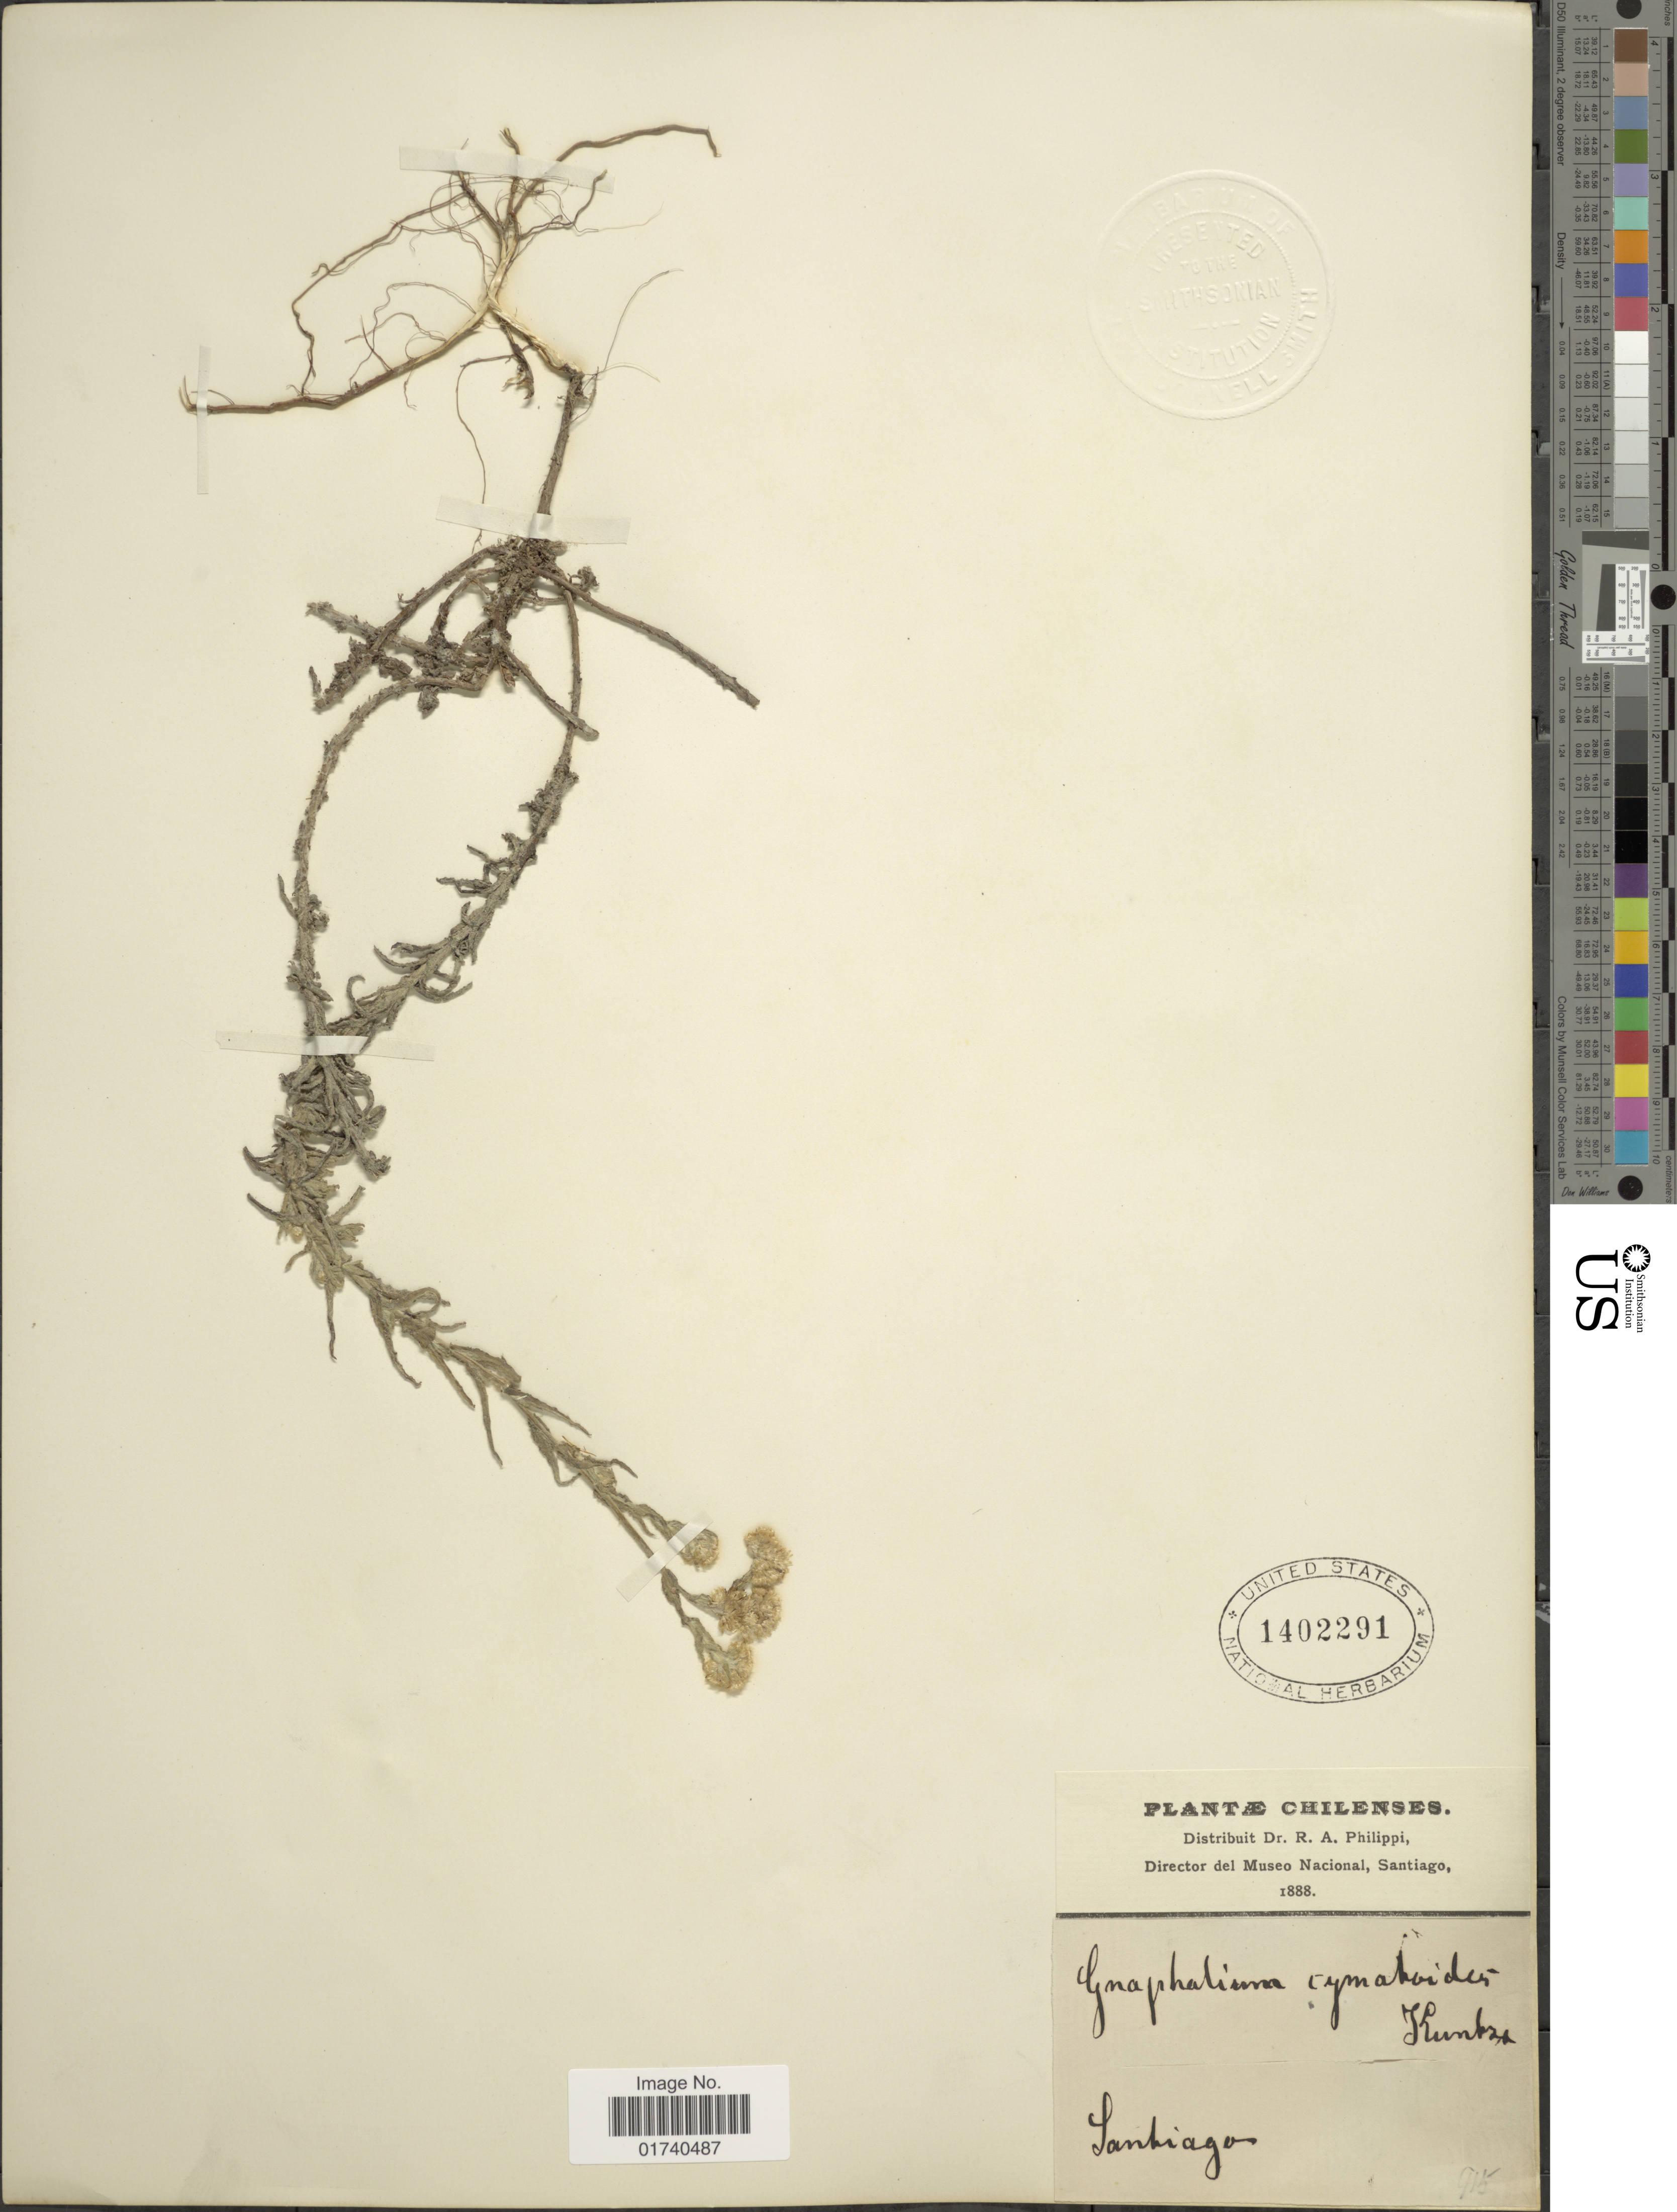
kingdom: Plantae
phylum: Tracheophyta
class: Magnoliopsida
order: Asterales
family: Asteraceae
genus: Pseudognaphalium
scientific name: Pseudognaphalium cymatoides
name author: (Kunze ex DC.) Anderb.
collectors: R. A. Philippi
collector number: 915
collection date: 1888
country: Chile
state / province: Región Metropolitana (RM)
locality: Chilenses. Santiago.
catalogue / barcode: US 1402291